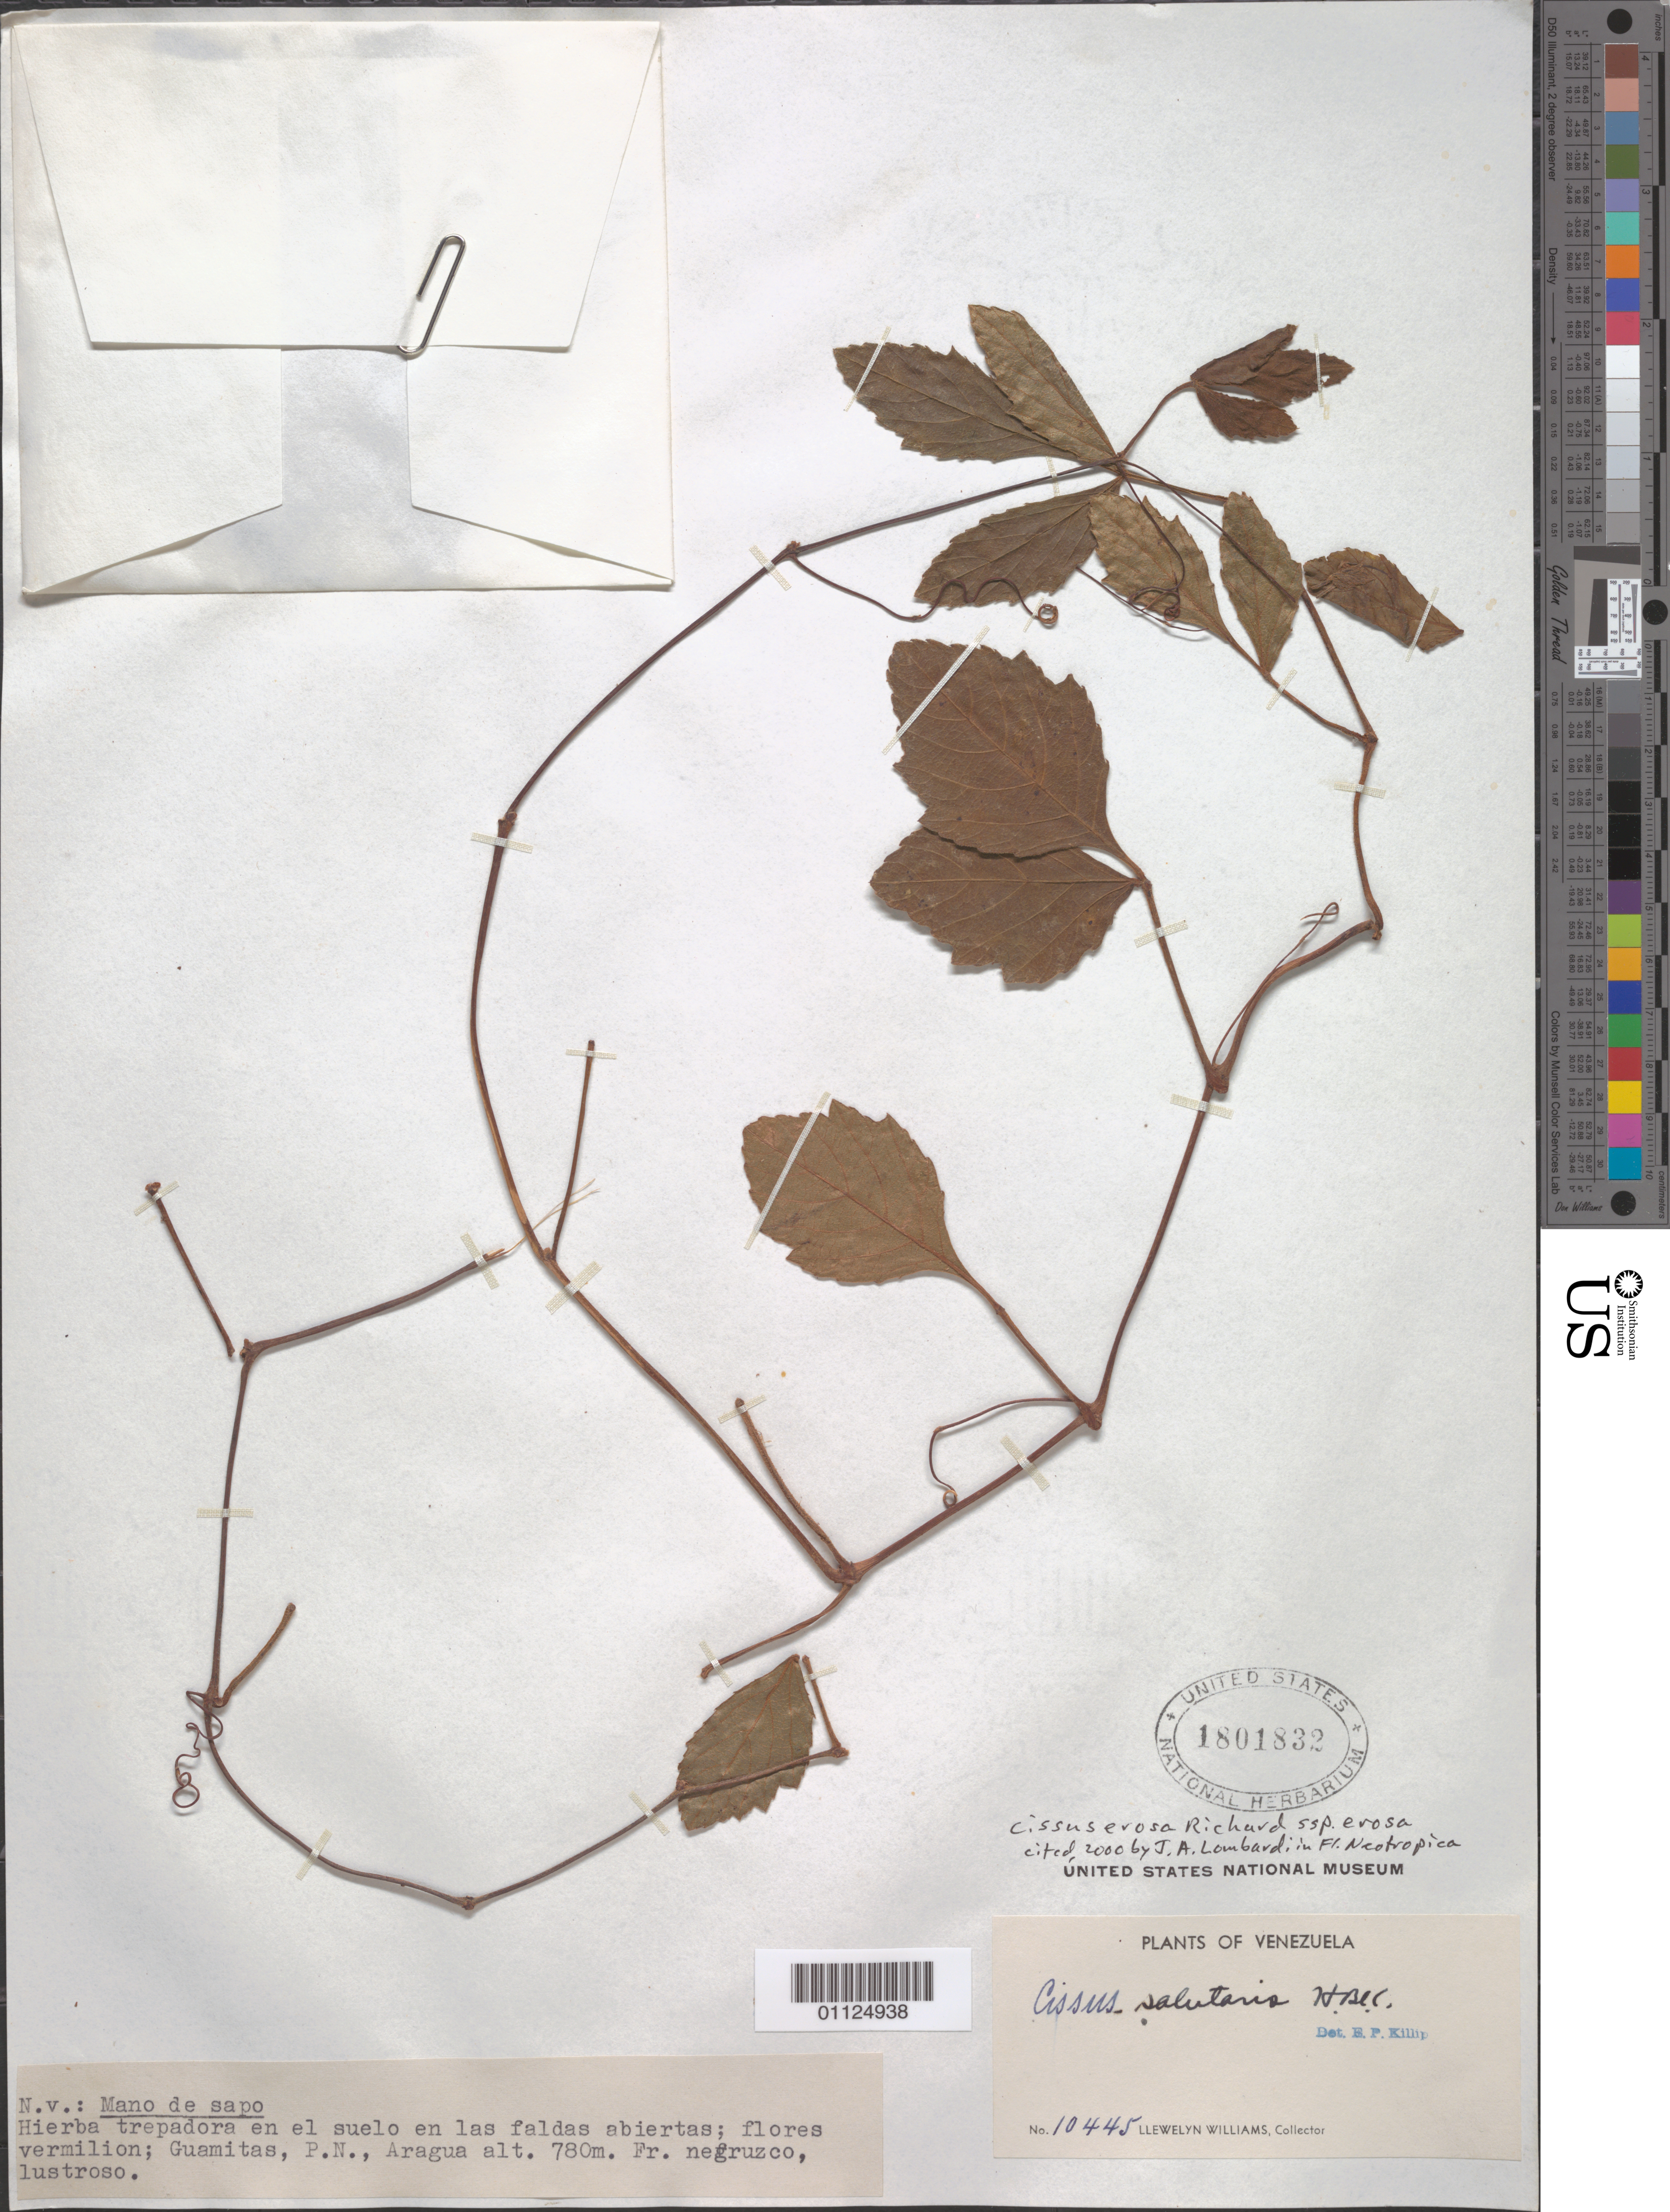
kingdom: Plantae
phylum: Tracheophyta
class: Magnoliopsida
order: Vitales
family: Vitaceae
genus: Cissus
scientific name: Cissus erosa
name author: Rich.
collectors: L. Williams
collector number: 10445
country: Venezuela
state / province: Aragua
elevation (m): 780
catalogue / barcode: US 1801832